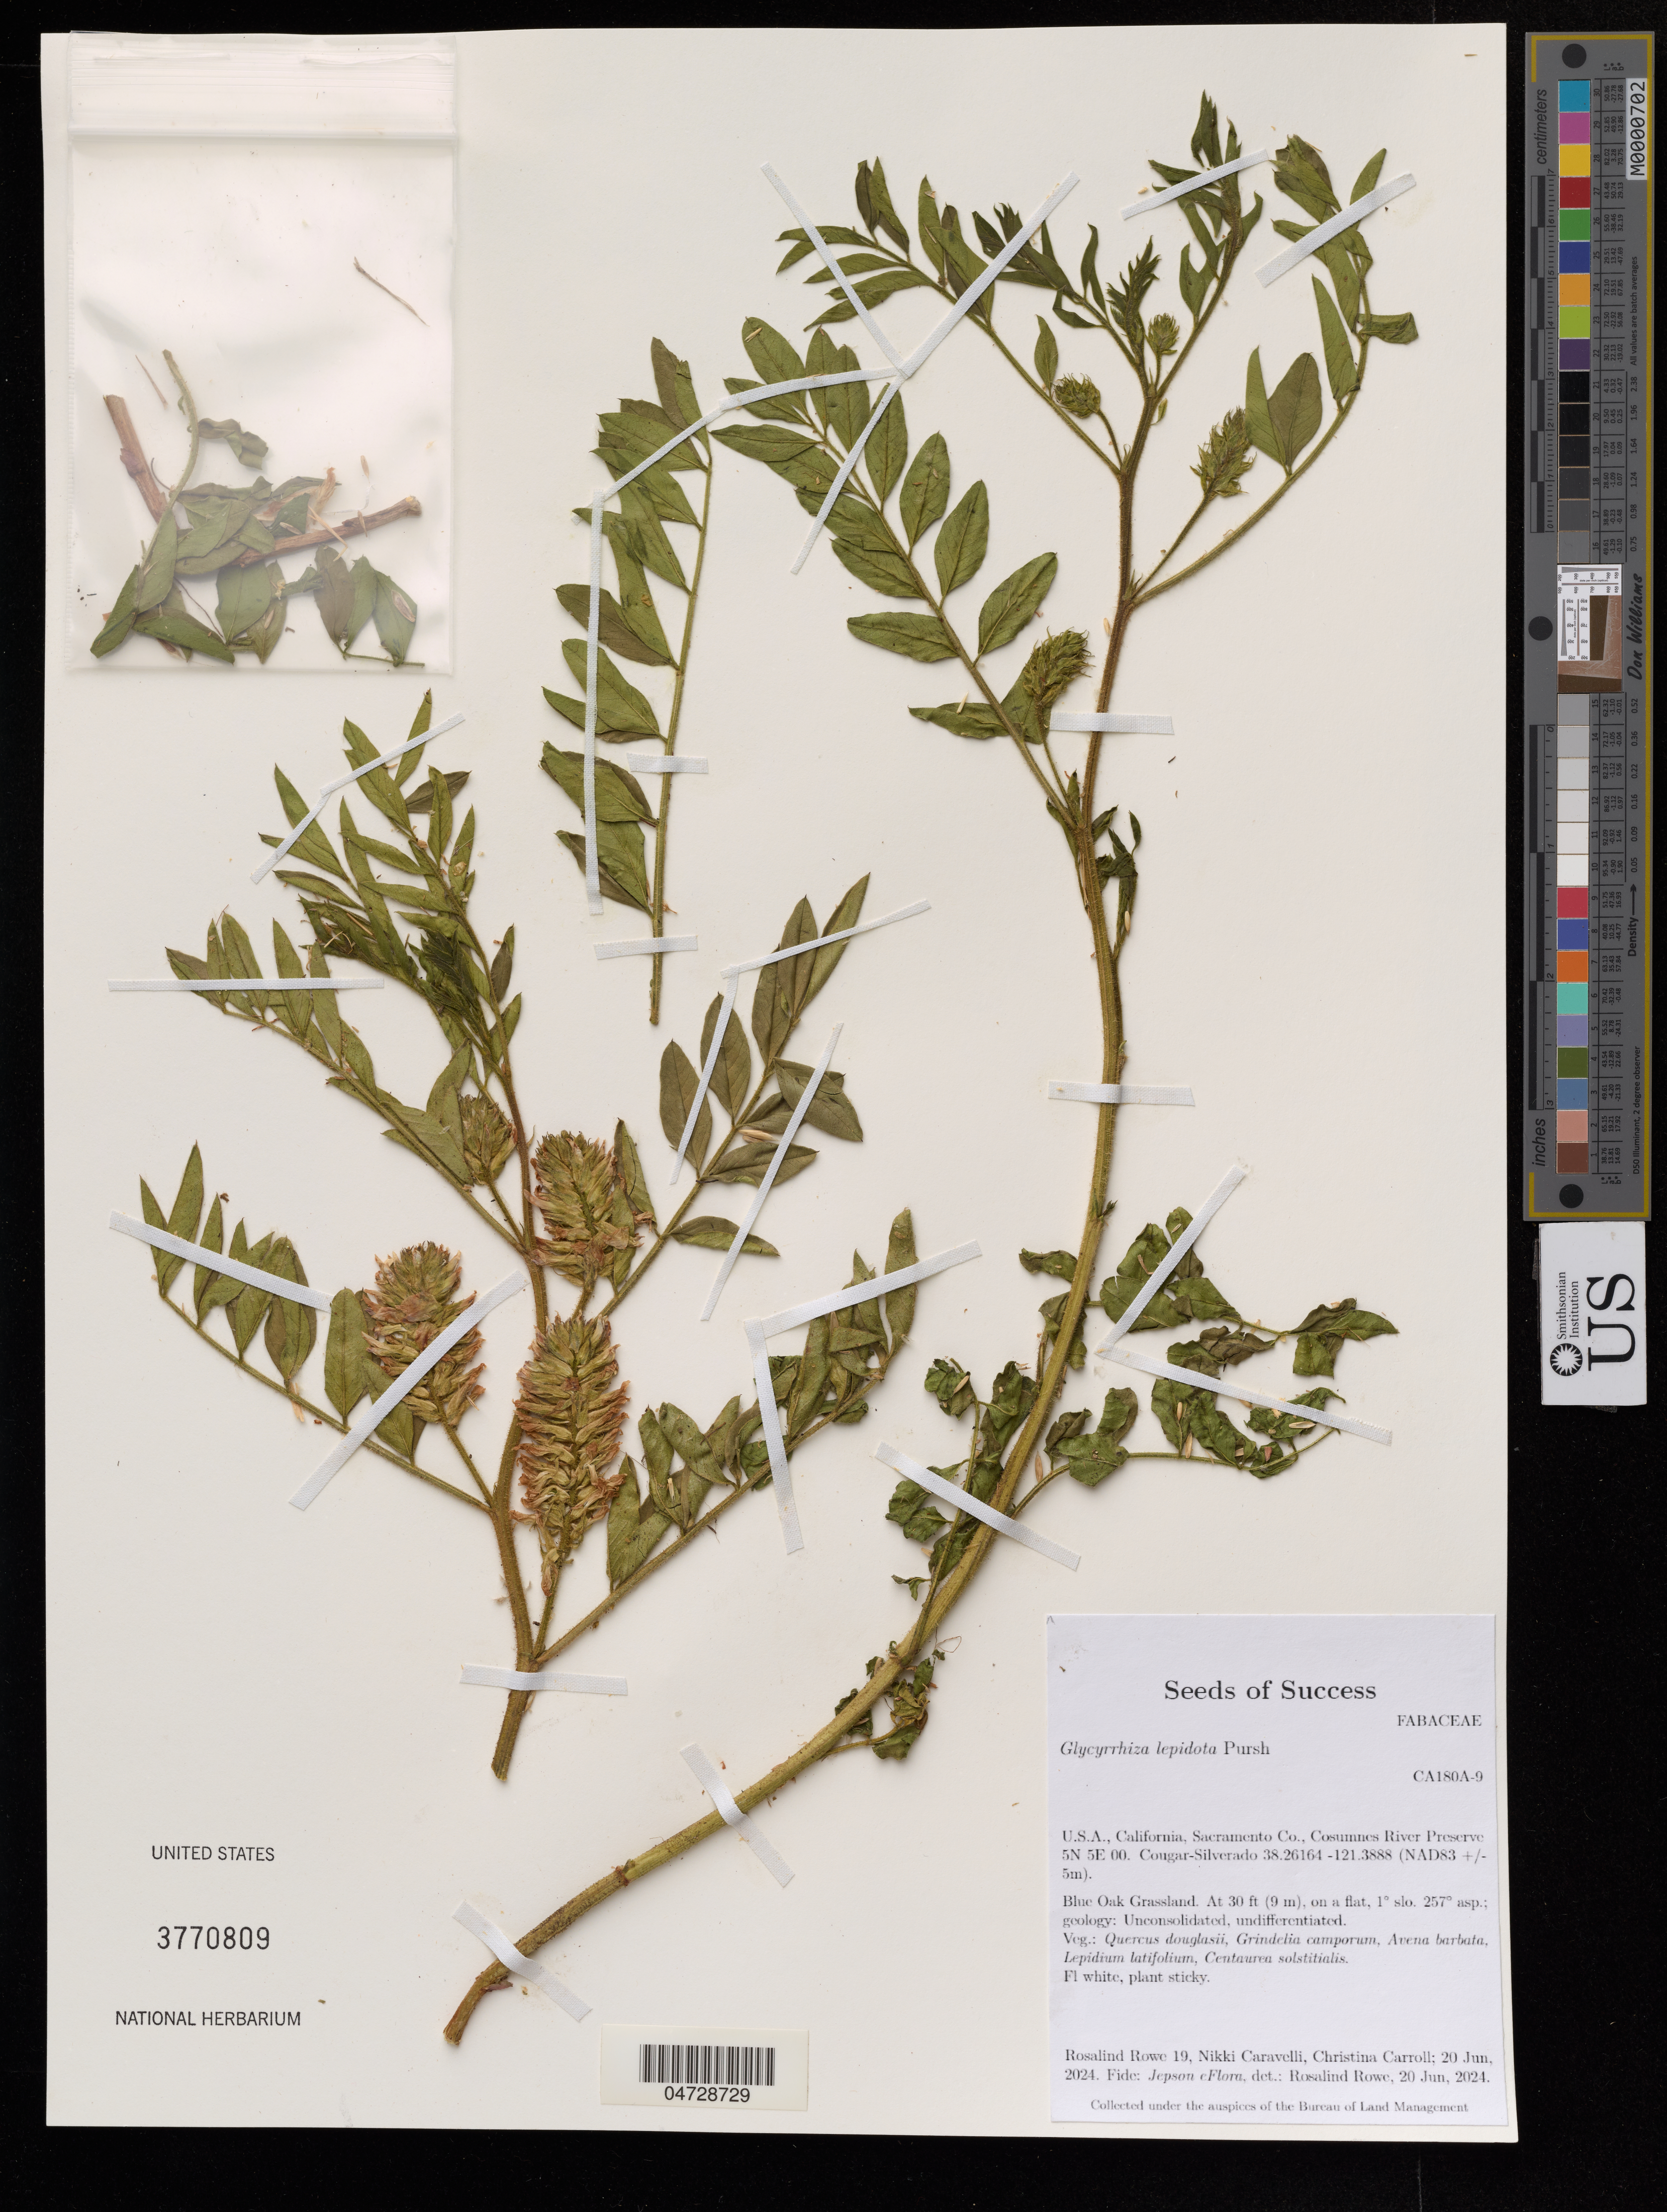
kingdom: Plantae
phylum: Tracheophyta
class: Magnoliopsida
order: Fabales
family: Fabaceae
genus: Glycyrrhiza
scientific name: Glycyrrhiza lepidota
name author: Pursh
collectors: R. Rowe, N. Caravelli & C. Carroll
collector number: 19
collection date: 2024-06-20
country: United States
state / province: California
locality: Sacramento Co., Cosumnes River Preserve 5N 5E 00. Cougar-Silverado.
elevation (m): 9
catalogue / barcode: US 3770809